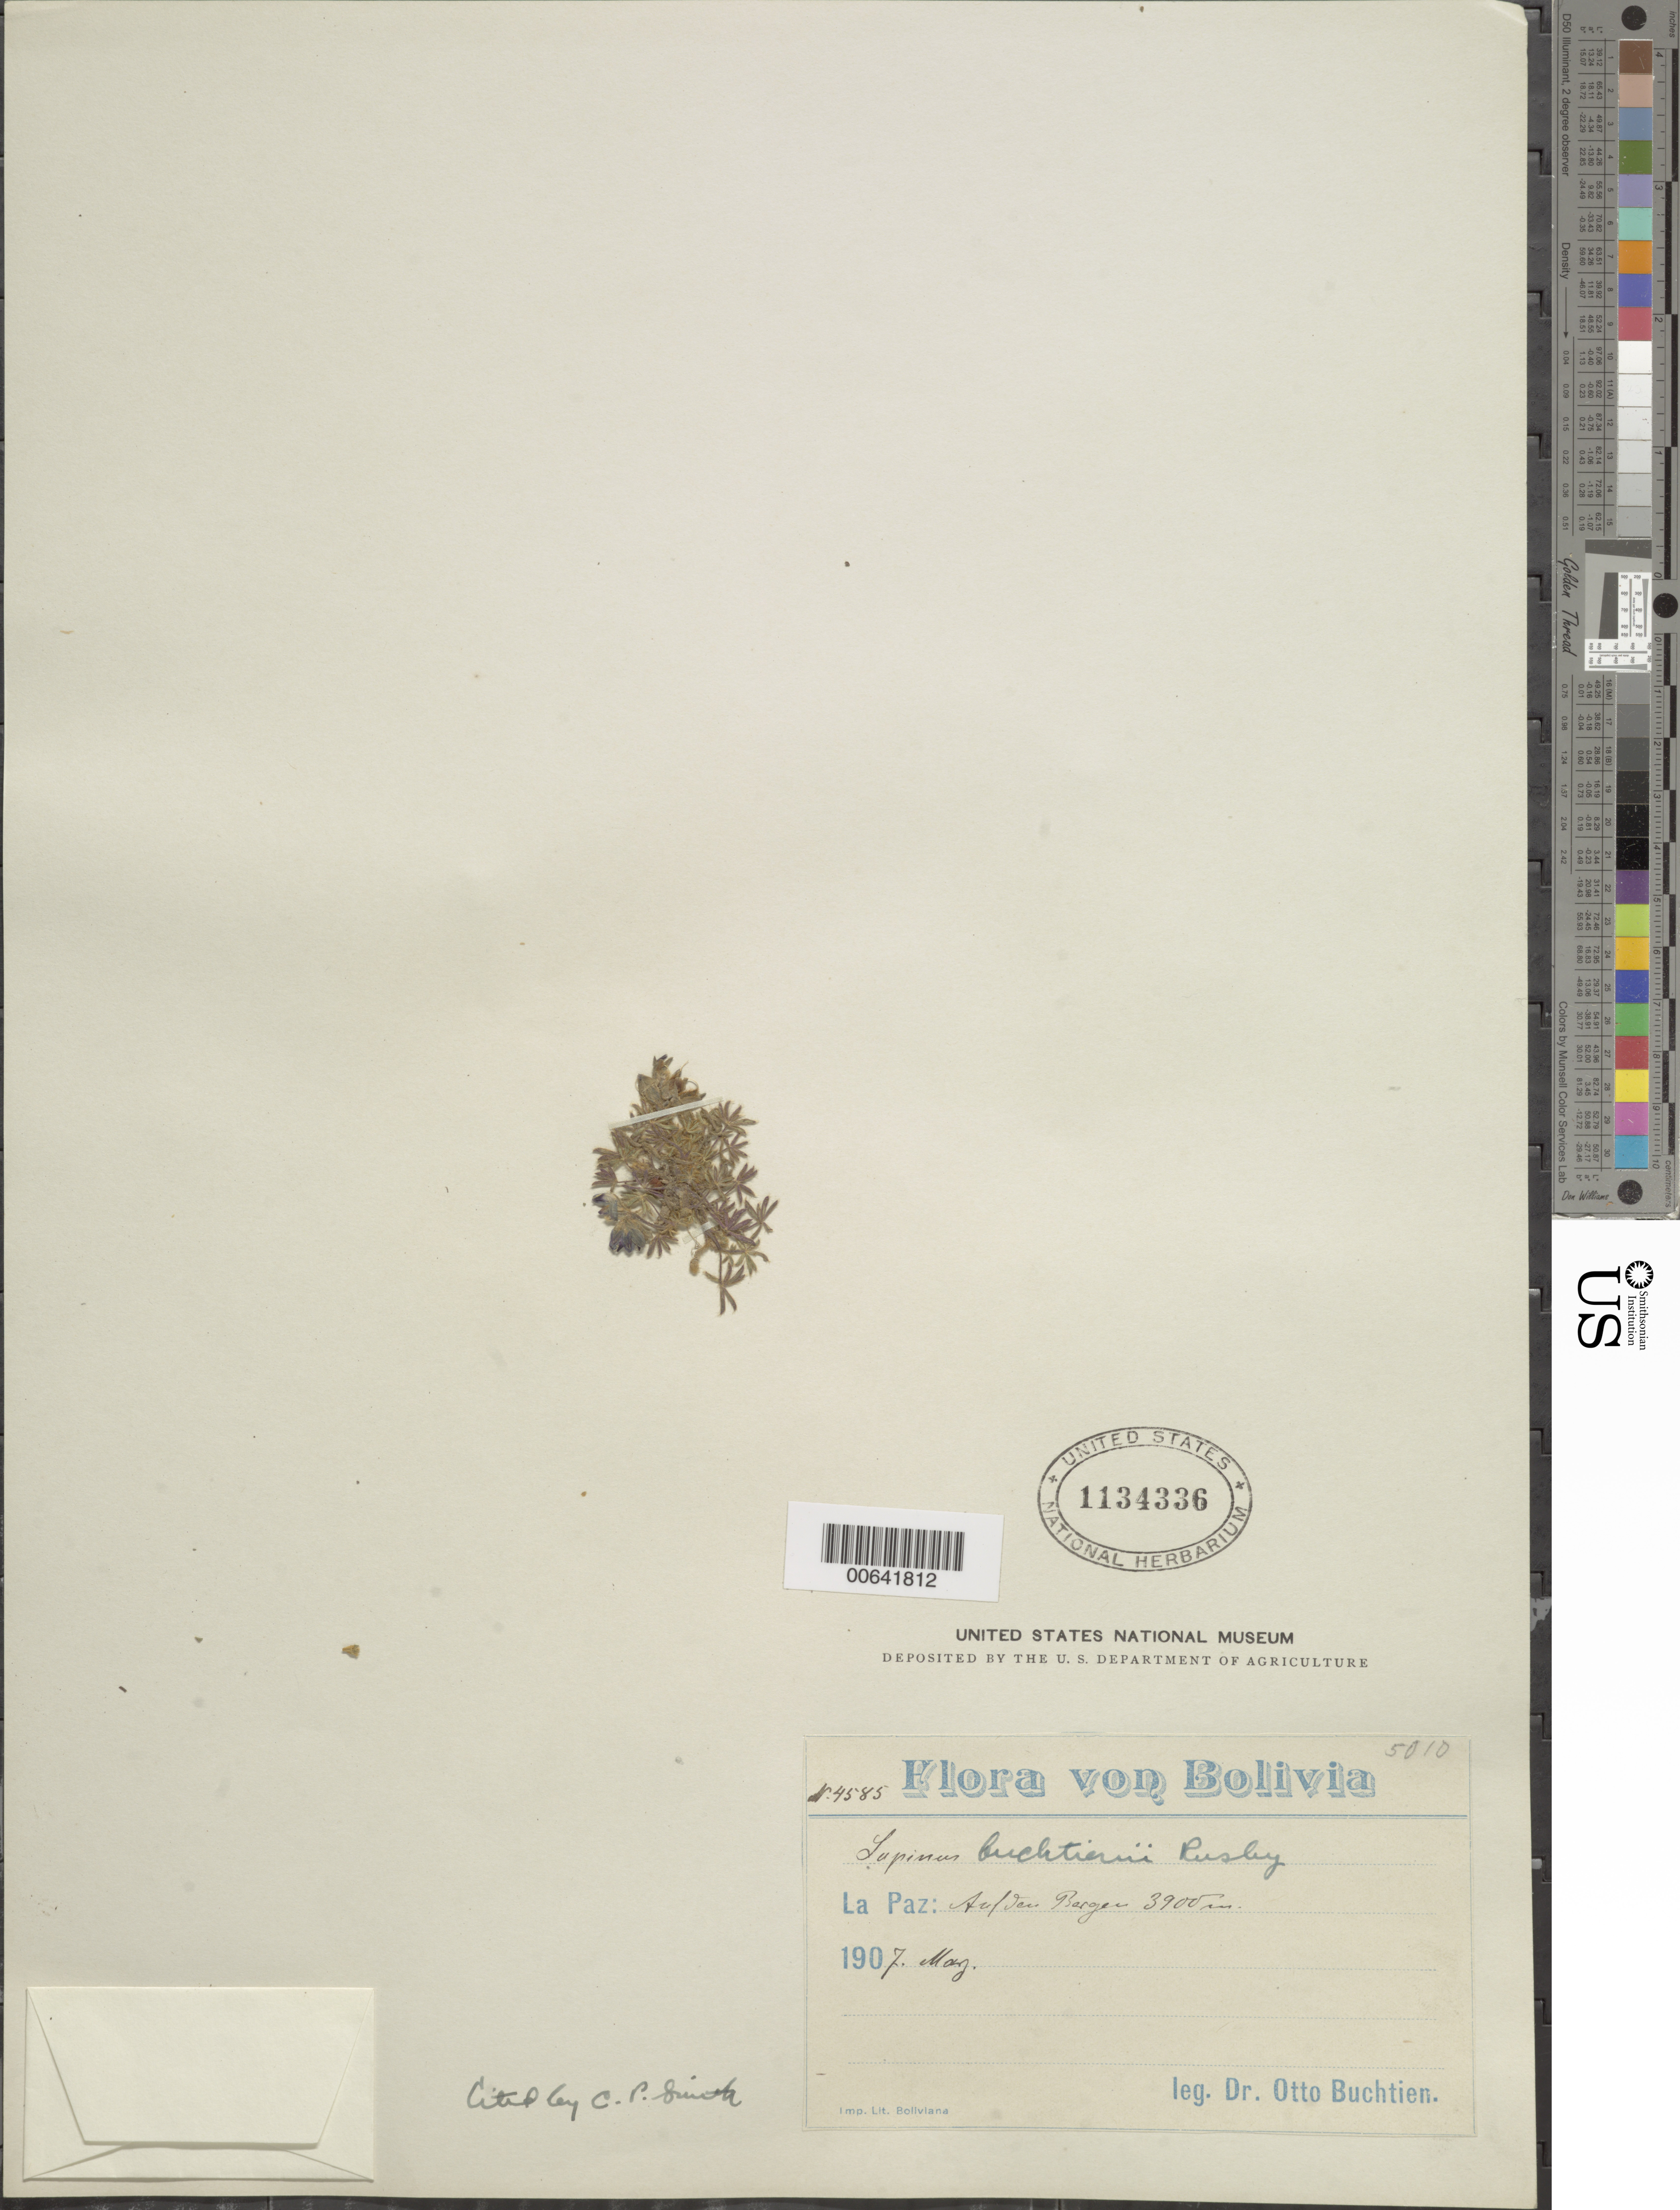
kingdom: Plantae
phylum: Tracheophyta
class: Magnoliopsida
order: Fabales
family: Fabaceae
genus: Lupinus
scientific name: Lupinus buchtienii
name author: Rusby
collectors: O. Buchtien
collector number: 4585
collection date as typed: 01 Mar 1907 or 03 Jan 1907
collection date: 1907-01-03 or 1907-03-01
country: Bolivia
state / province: La Paz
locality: Suf ven Berger ??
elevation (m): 3900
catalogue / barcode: US 1134336